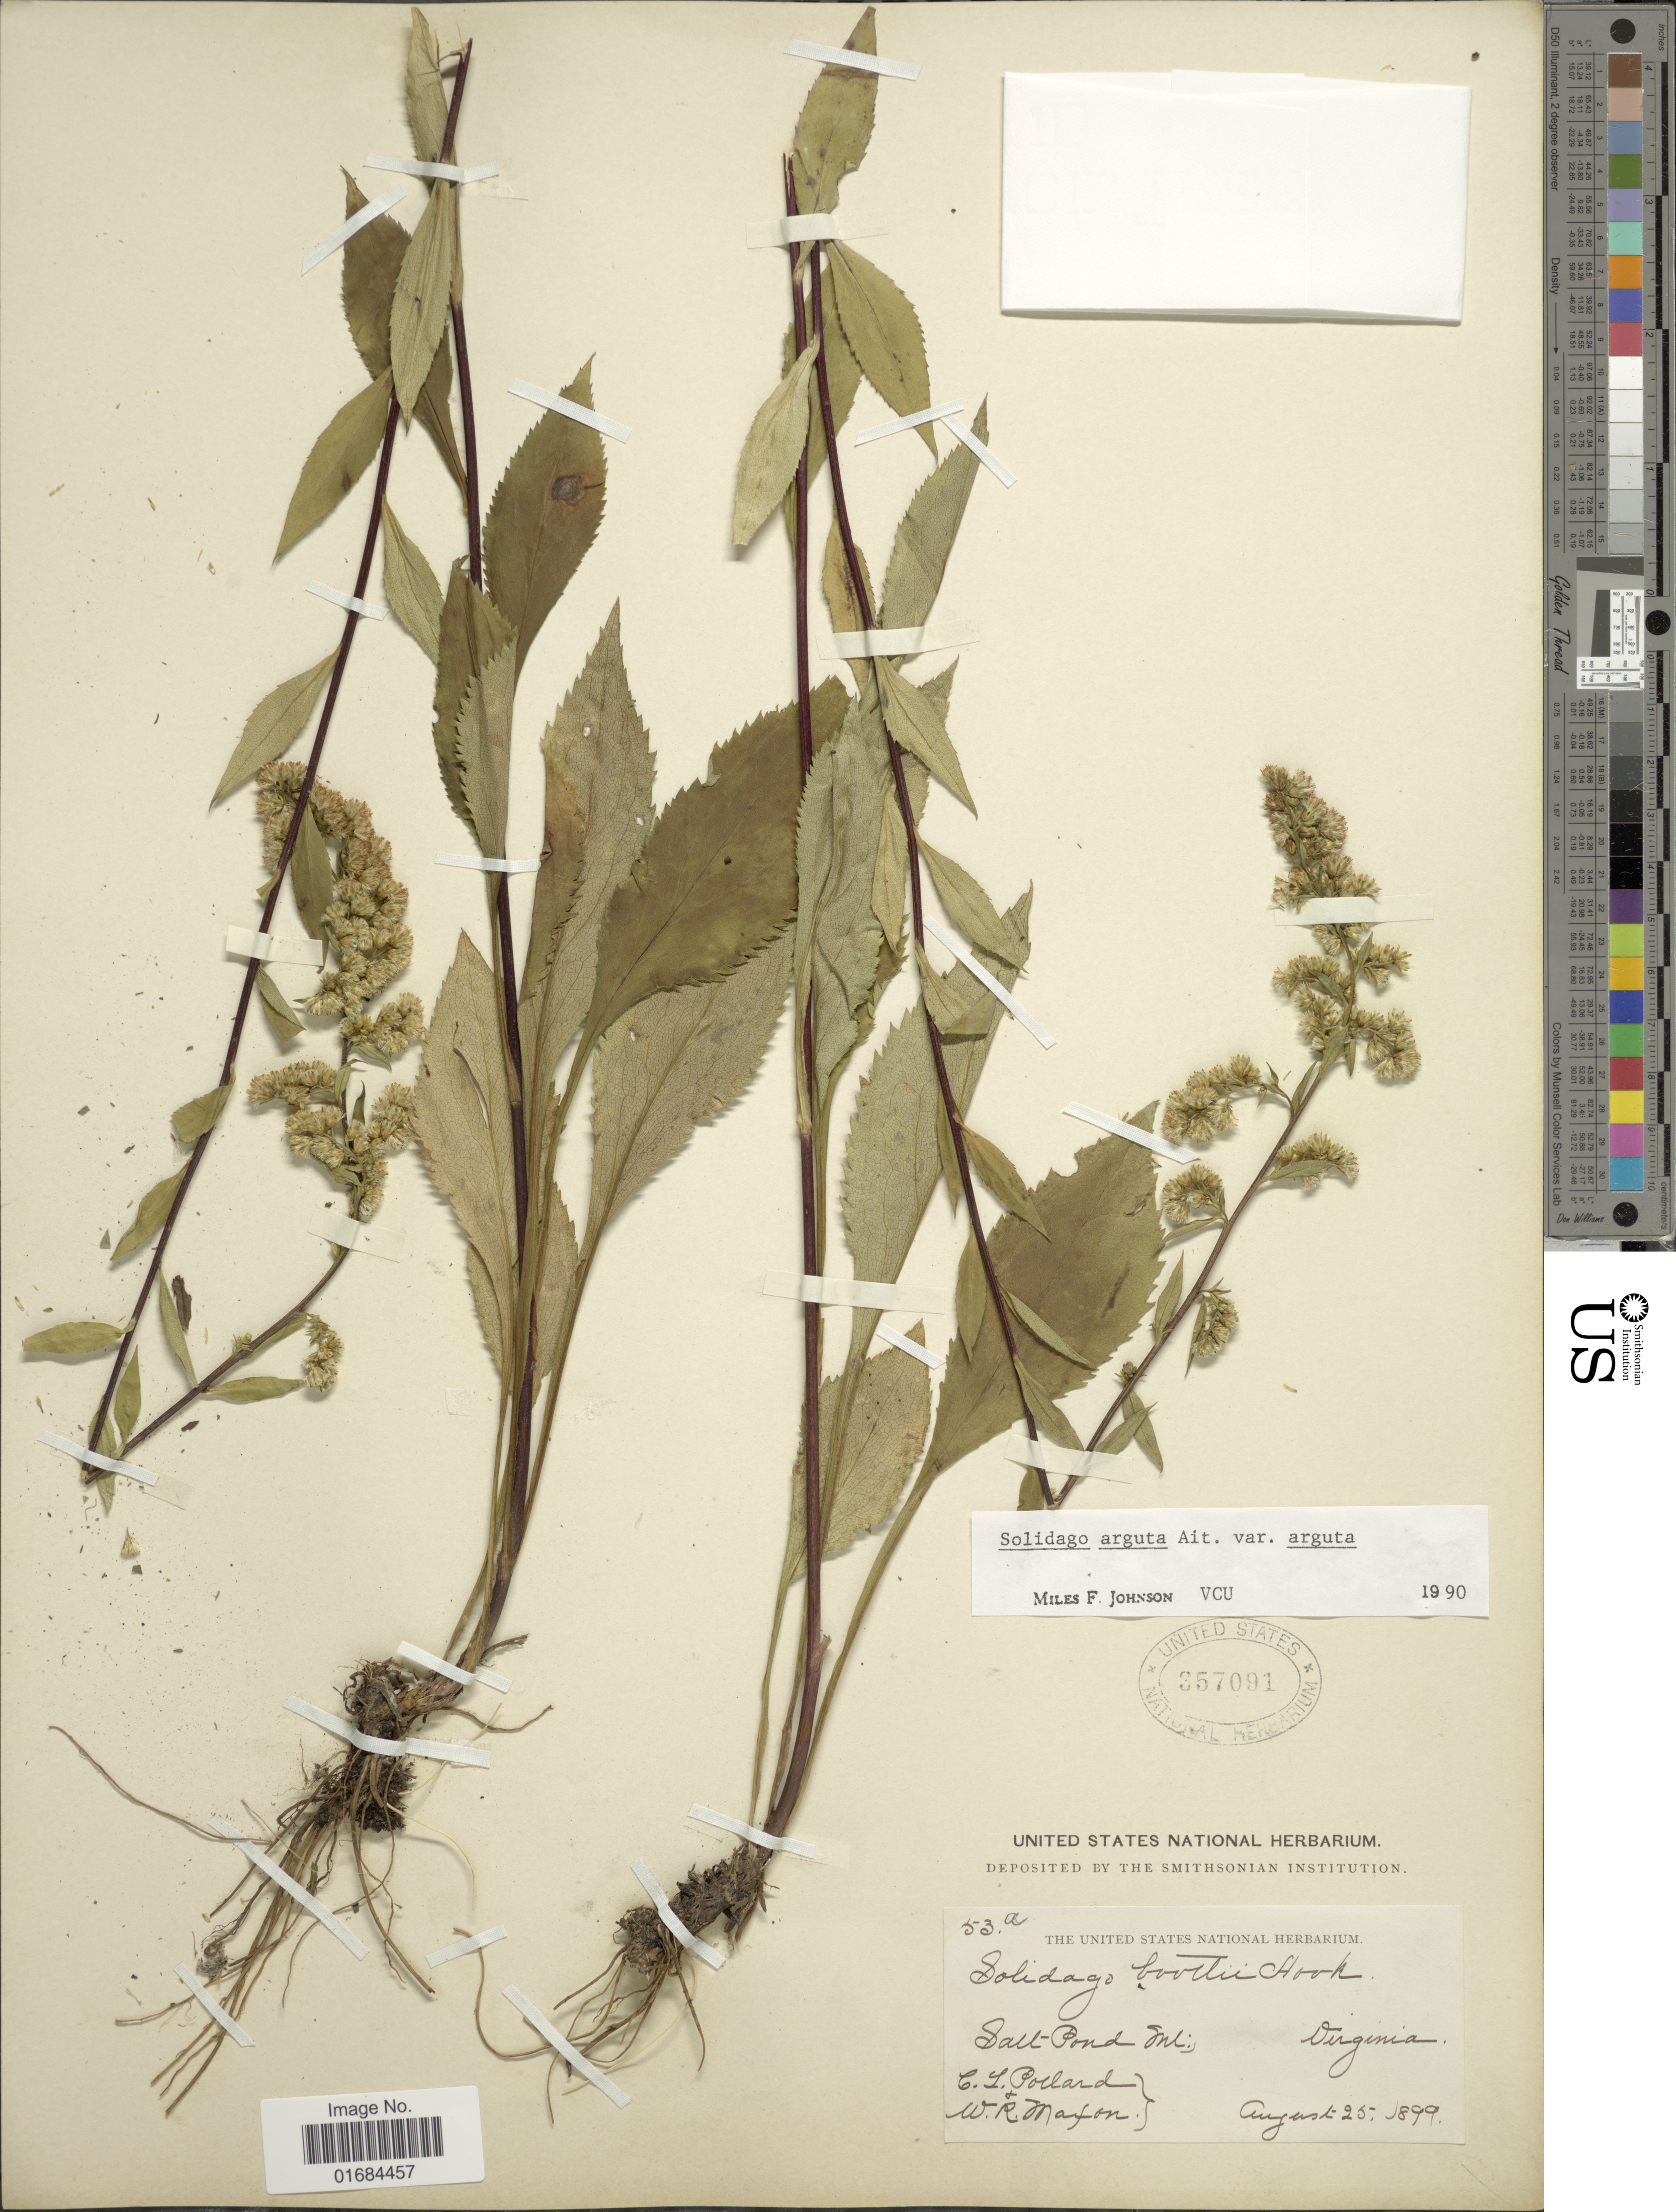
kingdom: Plantae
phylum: Tracheophyta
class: Magnoliopsida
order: Asterales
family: Asteraceae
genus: Solidago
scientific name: Solidago arguta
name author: Aiton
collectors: C. L. Pollard & W. R. Maxon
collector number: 53 a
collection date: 1899-08-25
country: United States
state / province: Virginia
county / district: Giles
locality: Salt Pond Mt.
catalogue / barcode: US 357091